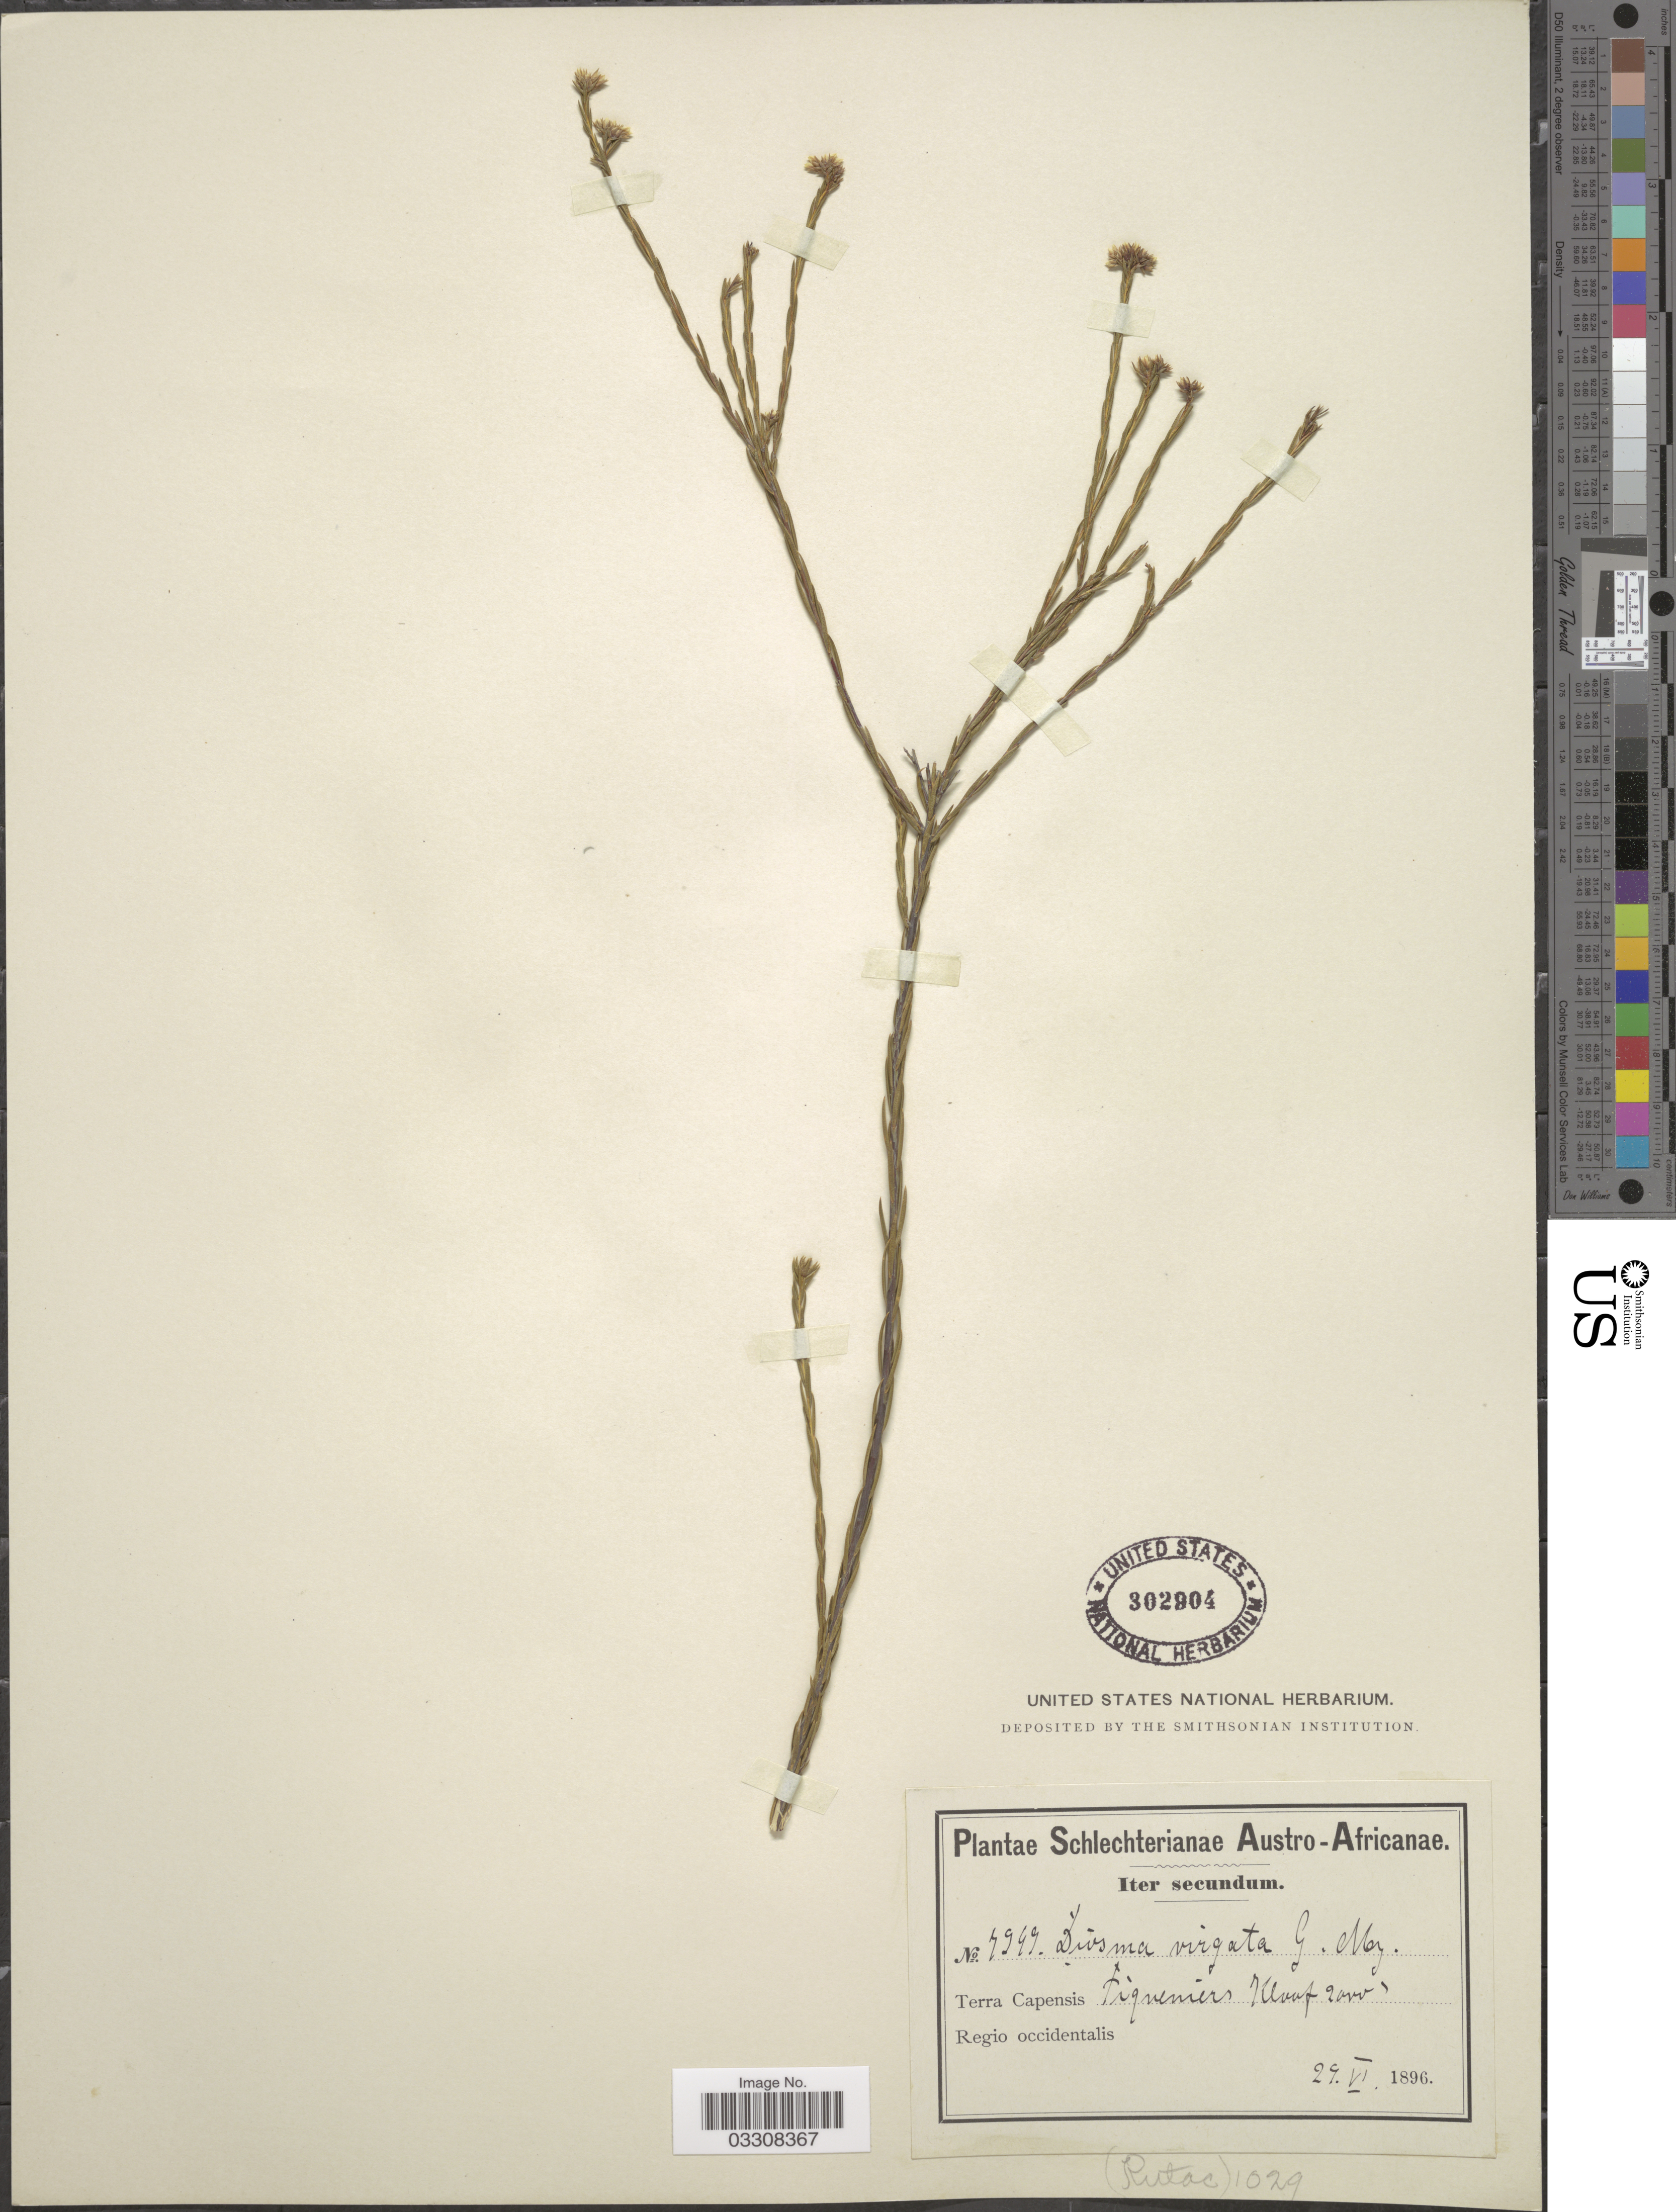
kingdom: Plantae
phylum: Tracheophyta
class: Magnoliopsida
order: Sapindales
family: Rutaceae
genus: Diosma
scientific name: Diosma virgata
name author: Lam.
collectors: Schlechter, --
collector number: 7949*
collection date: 1896-06-29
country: South Africa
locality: Austro-Africanae. Terra Capensis Piqueniers Kloof. Regio occidentalis .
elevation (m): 610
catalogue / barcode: US 302904